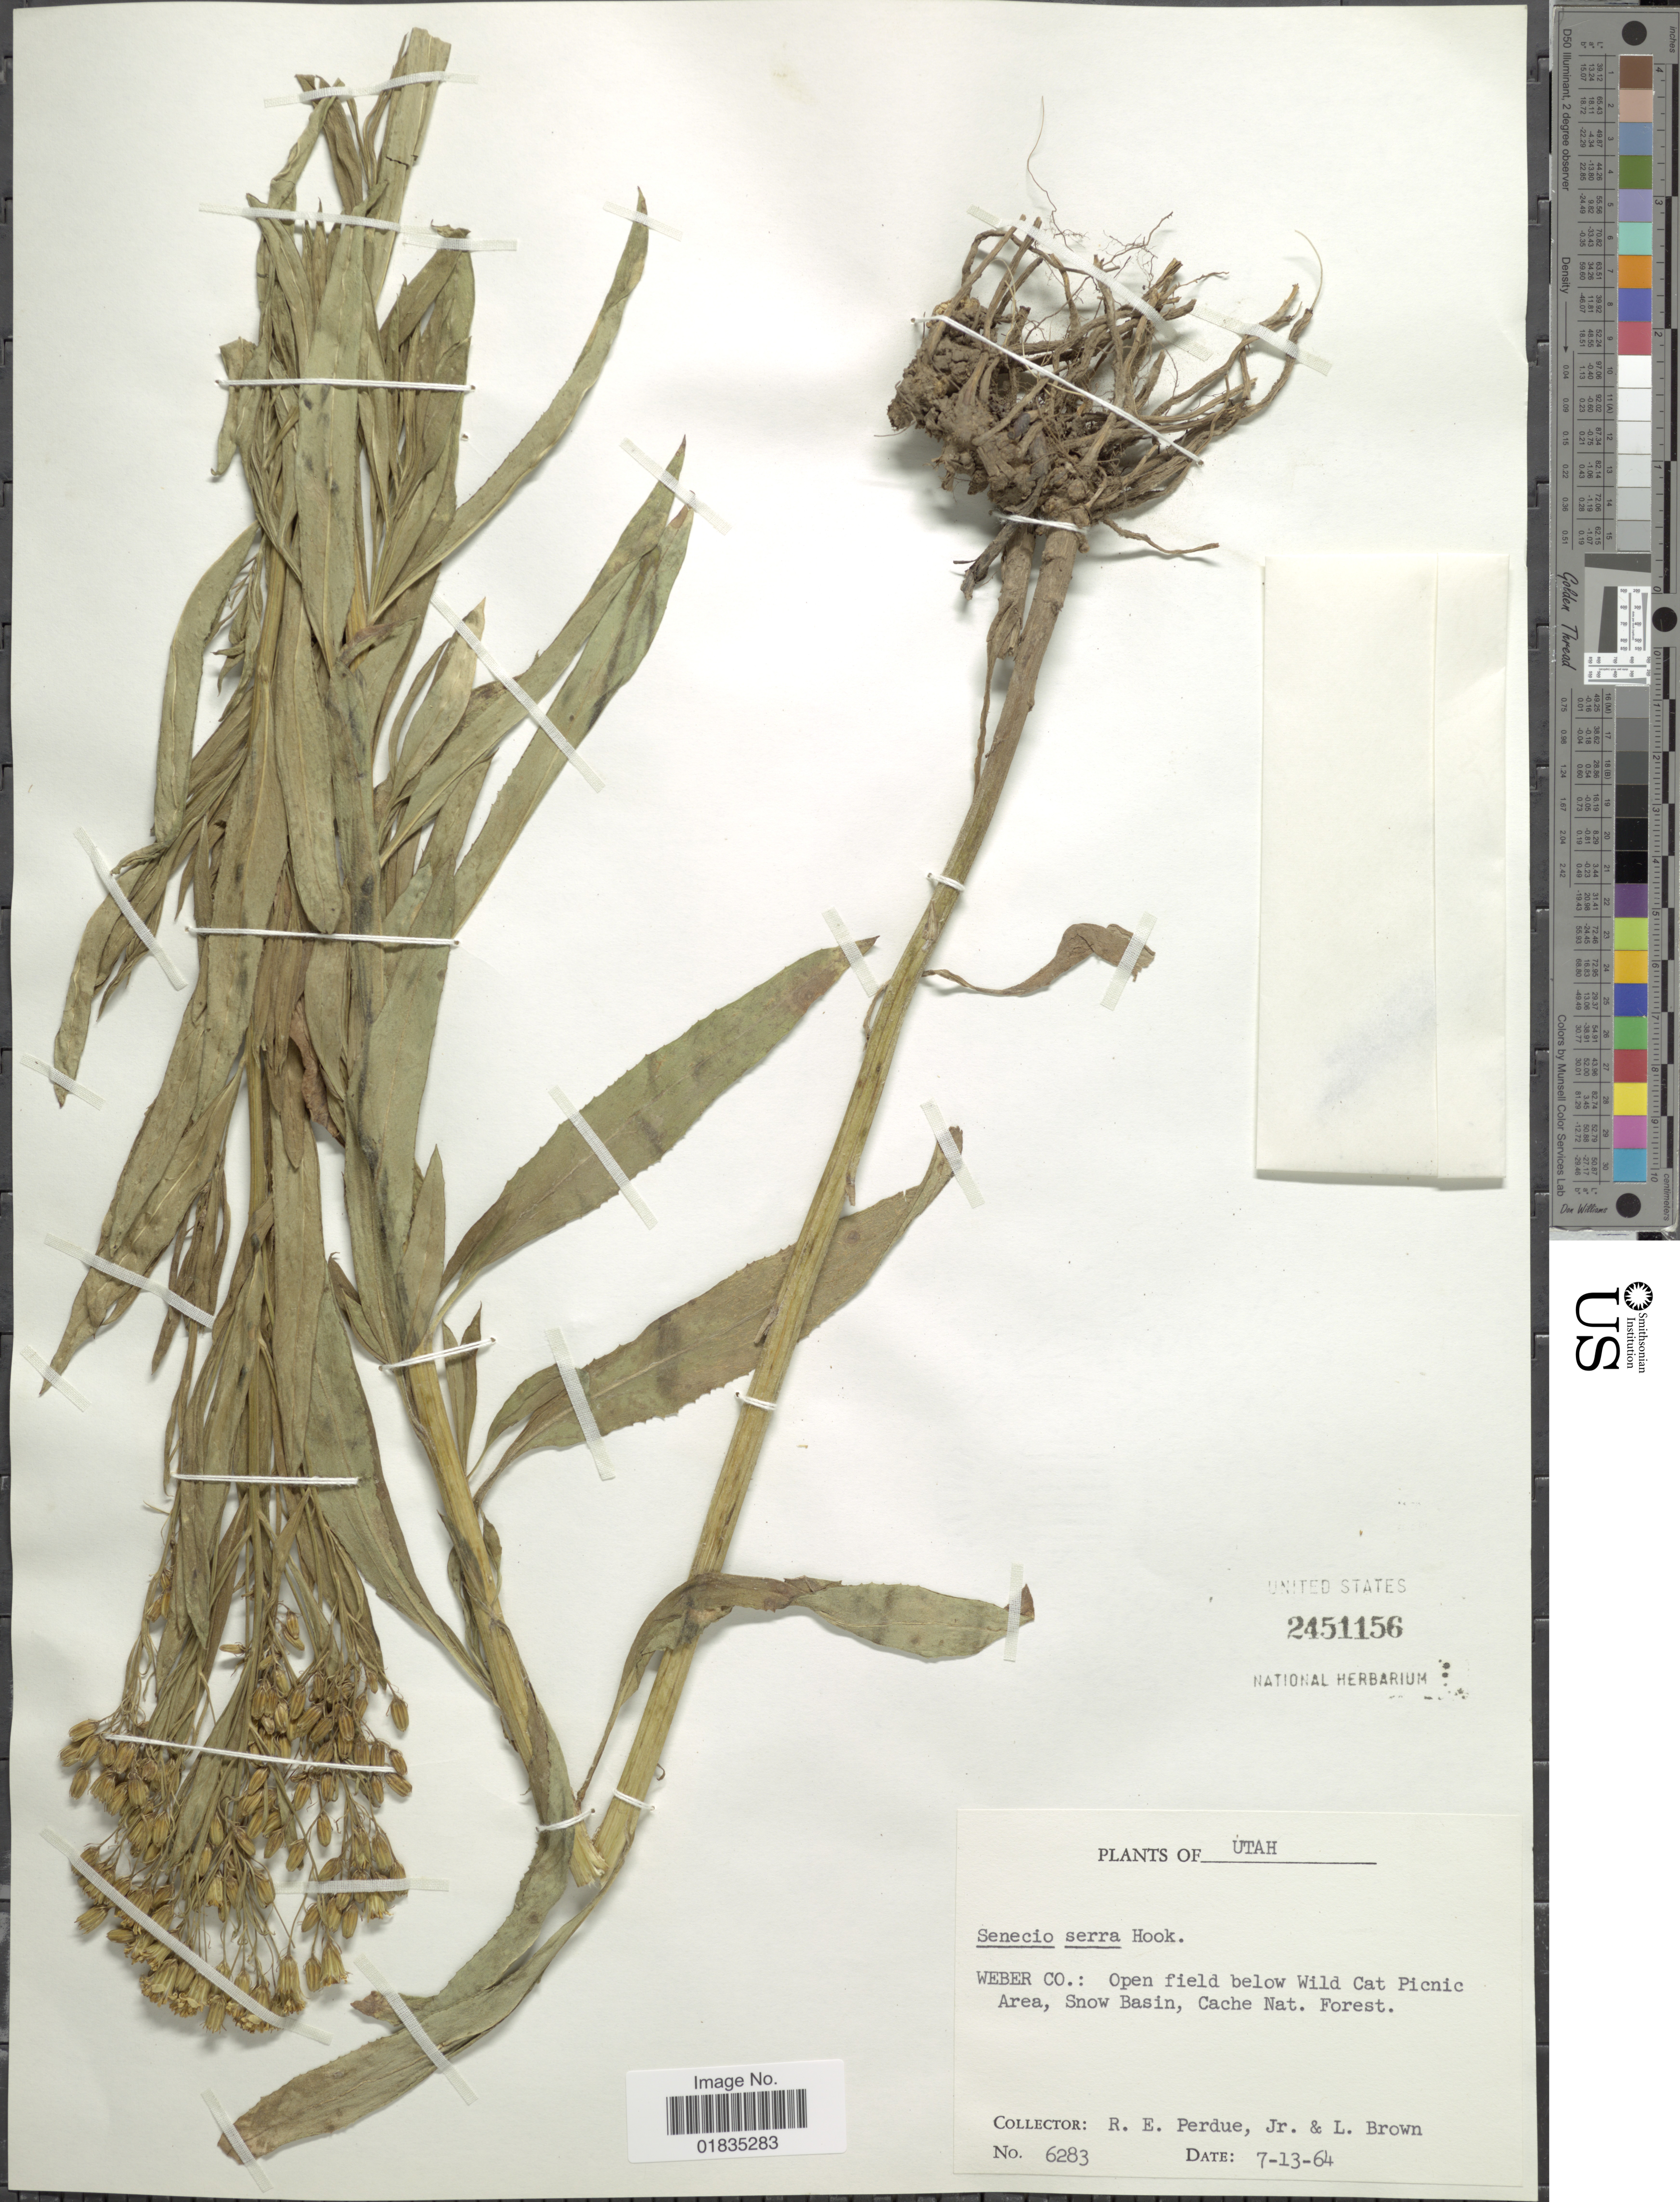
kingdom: Plantae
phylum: Tracheophyta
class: Magnoliopsida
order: Asterales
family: Asteraceae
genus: Senecio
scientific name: Senecio serra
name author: Hook.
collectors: R. E. Perdue & L. Brown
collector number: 6283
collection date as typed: Transcribed d/m/y: 13/7/64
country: United States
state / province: Utah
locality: Weber Co.: Open field below Wild Cat Picnic Area, Snow Basin, Cache Nat. Forest.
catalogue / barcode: US 2451156